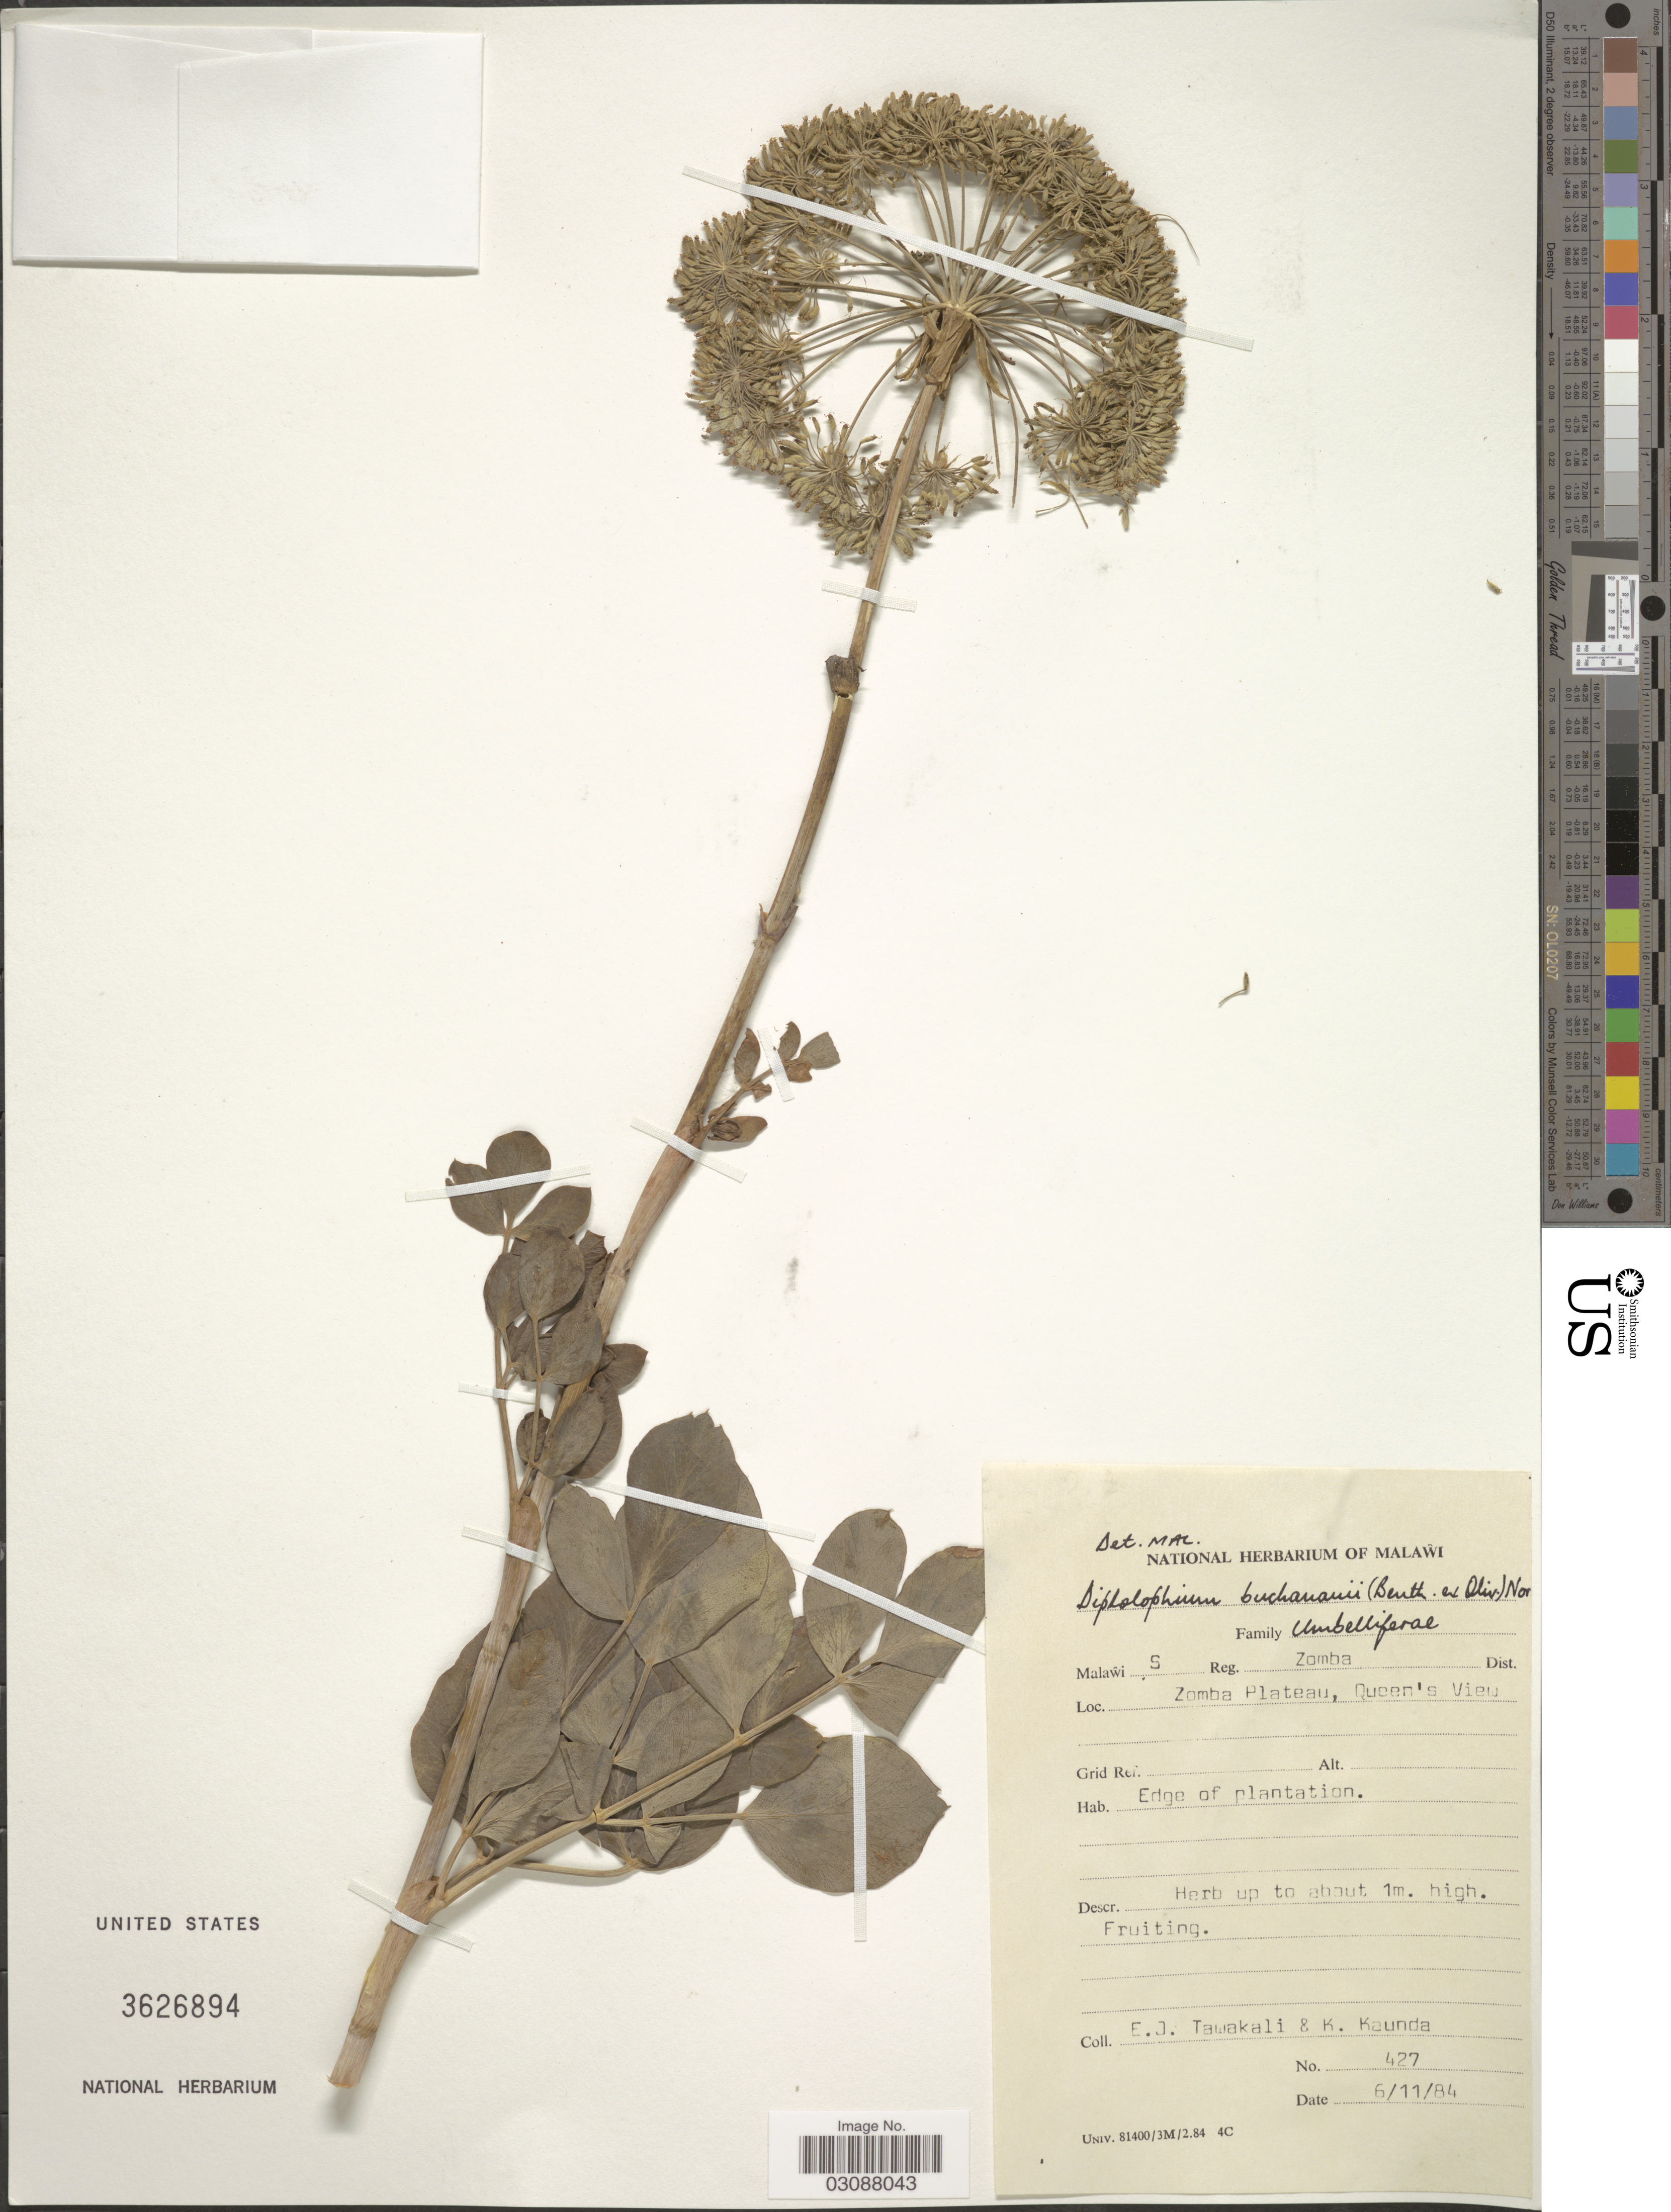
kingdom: Plantae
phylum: Tracheophyta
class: Magnoliopsida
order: Apiales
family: Apiaceae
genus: Diplolophium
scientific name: Diplolophium buchananii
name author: (Benth. ex Oliv.) C. Norman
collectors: E. Tawakali & K. Kaunda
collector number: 427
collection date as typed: Transcribed d/m/y: 6/11/84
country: Malawi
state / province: Southern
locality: S Reg. Zomba Dist. Zomba Plateau, Queen's View. Edge of plantation.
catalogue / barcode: US 3626894